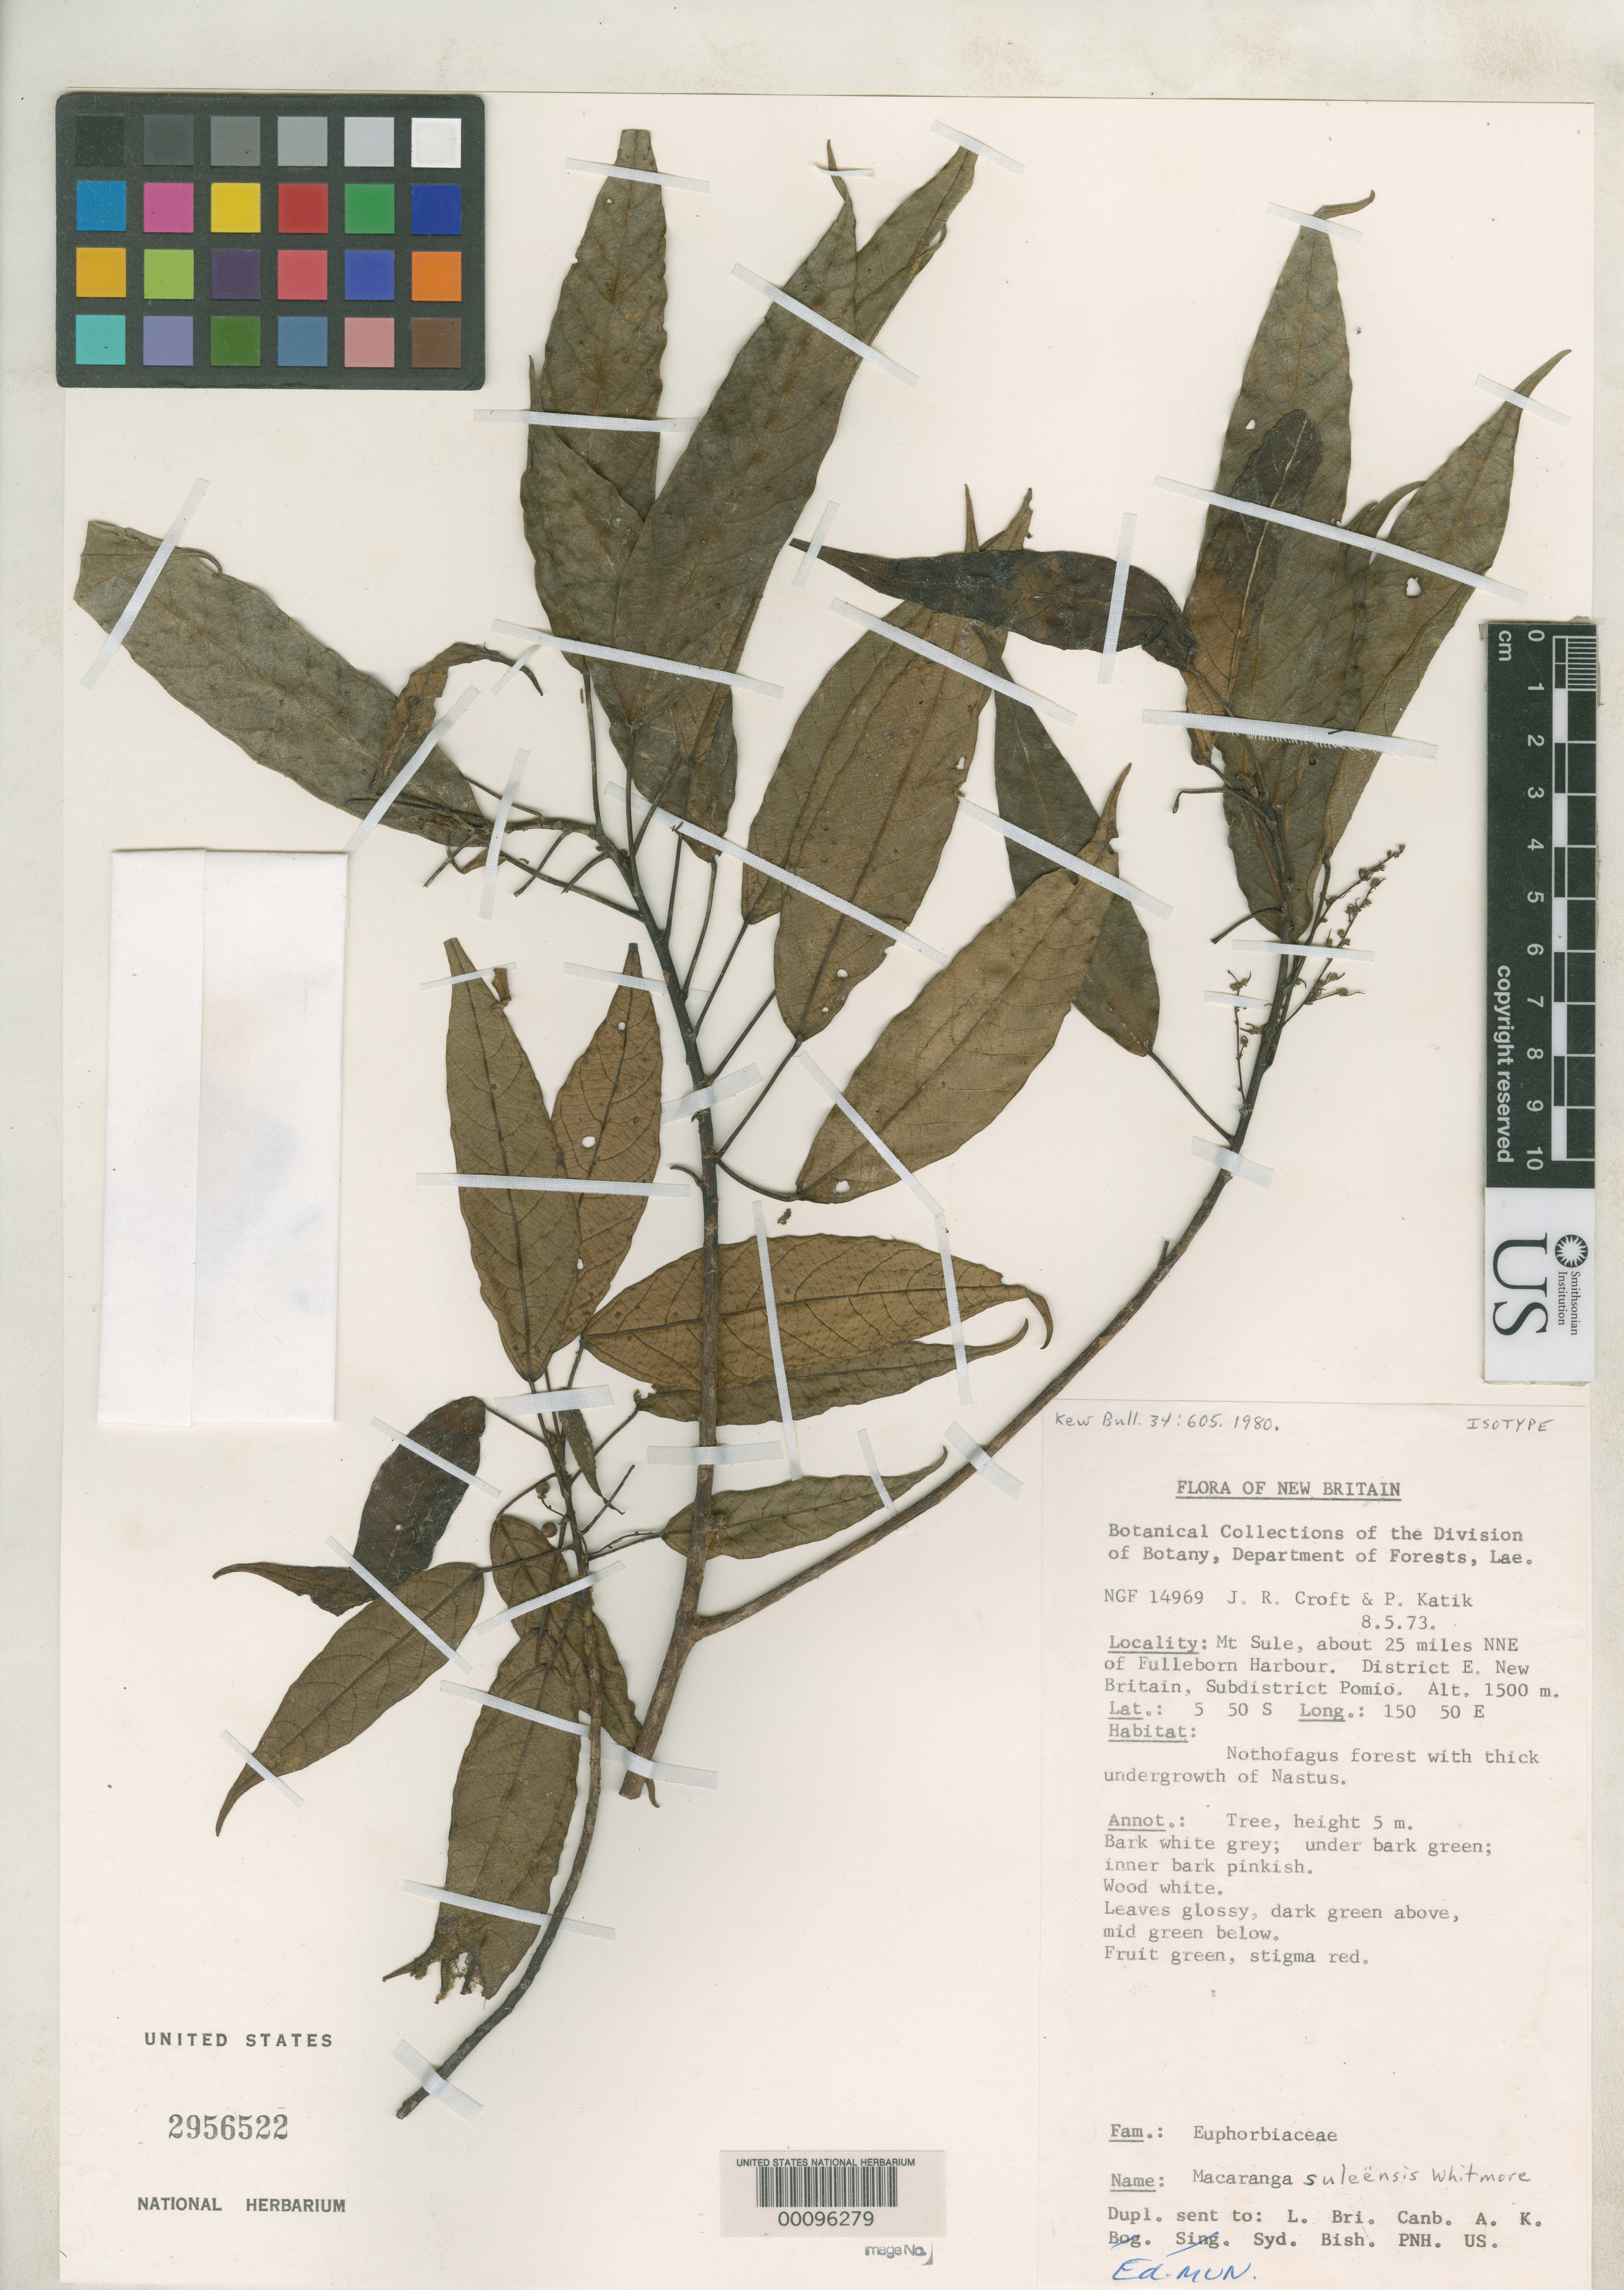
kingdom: Plantae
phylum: Tracheophyta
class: Magnoliopsida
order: Malpighiales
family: Euphorbiaceae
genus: Macaranga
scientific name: Macaranga suleensis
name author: Whitmore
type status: Isotype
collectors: J. R. Croft & P. Katik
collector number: NGF 14969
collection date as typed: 05 Aug 1973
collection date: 1973-08-05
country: Papua New Guinea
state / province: East New Britain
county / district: Pomio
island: New Britain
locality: Mt. Sule NNE of Fulleborn Harbour.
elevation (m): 1500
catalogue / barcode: US 2956522